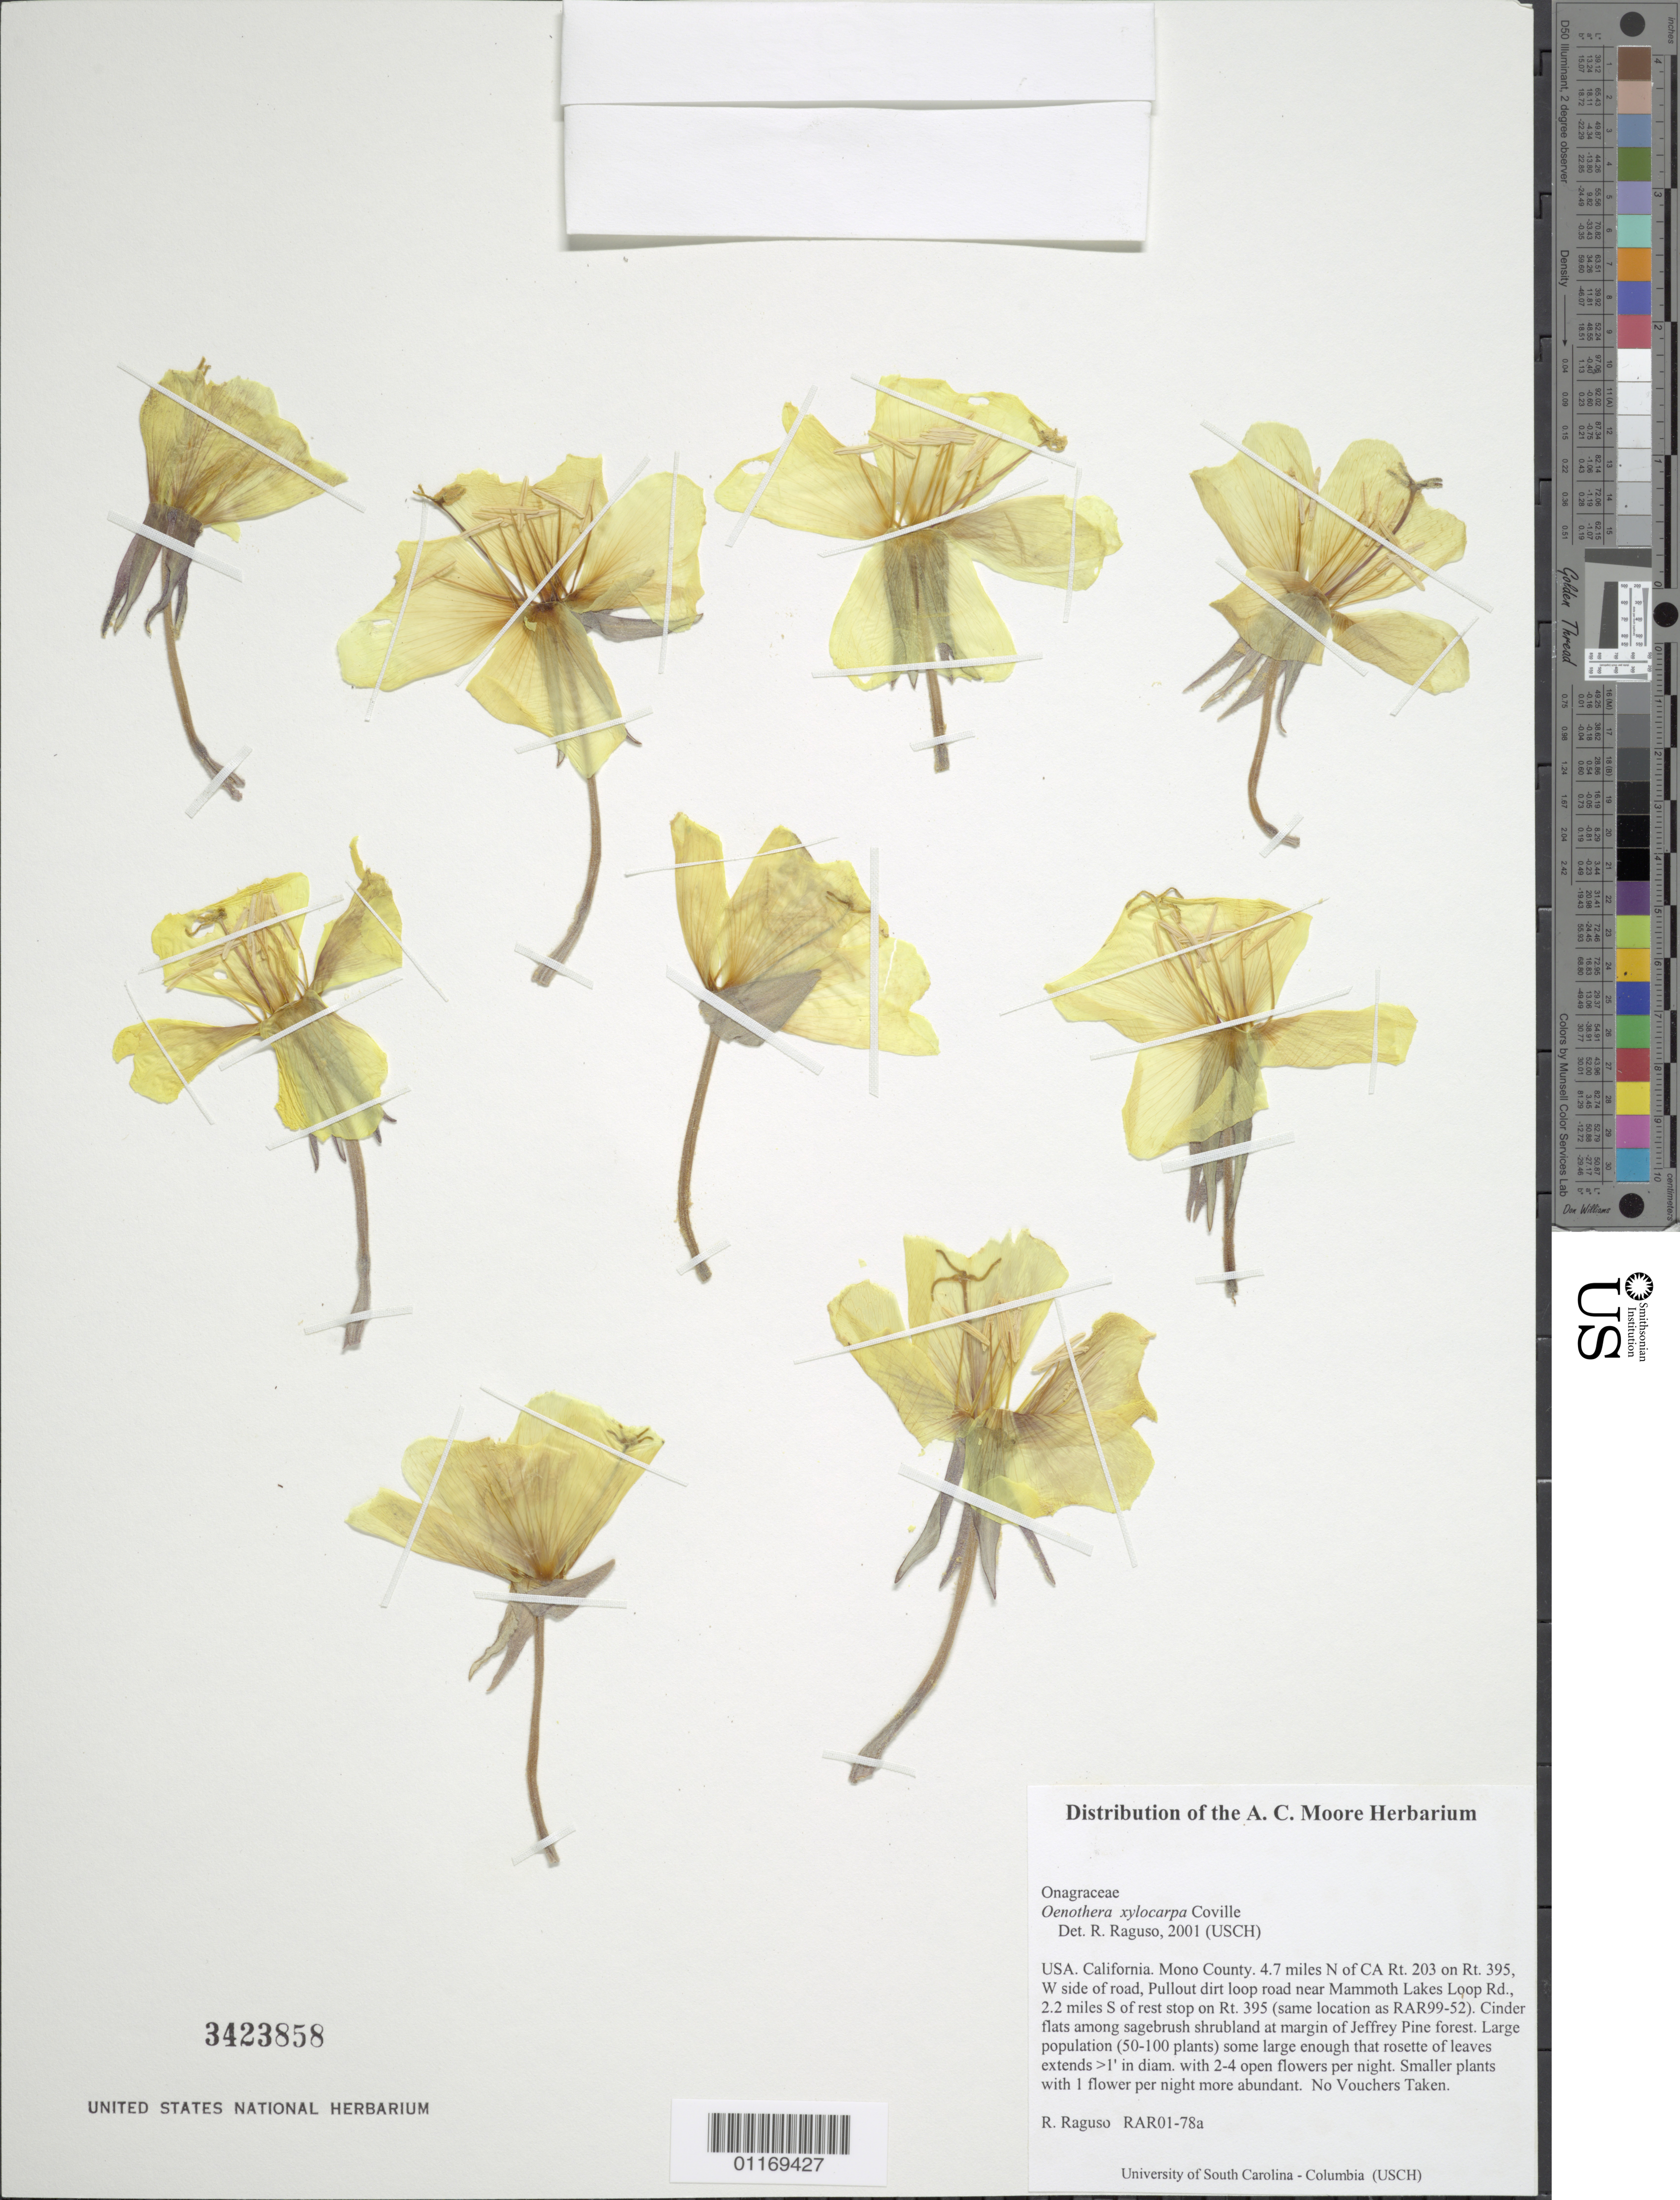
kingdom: Plantae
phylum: Tracheophyta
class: Magnoliopsida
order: Myrtales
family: Onagraceae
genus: Oenothera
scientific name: Oenothera xylocarpa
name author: Coville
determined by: Raguso, Robert A.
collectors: R. Raguso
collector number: RAR01-78a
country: United States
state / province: California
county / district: Mono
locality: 4.7 miles N of CA Rt. 203 on Rt. 395, W side of road, Pullout dirt loop road near Mammoth Lakes Loop Rd., 2.2 miles S of rest stop on Rt. 395 (same location as RAR99-52)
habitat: Cinder flats among sagebrush shrubland at margin of Jeffrey Pine forest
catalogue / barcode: US 3423858